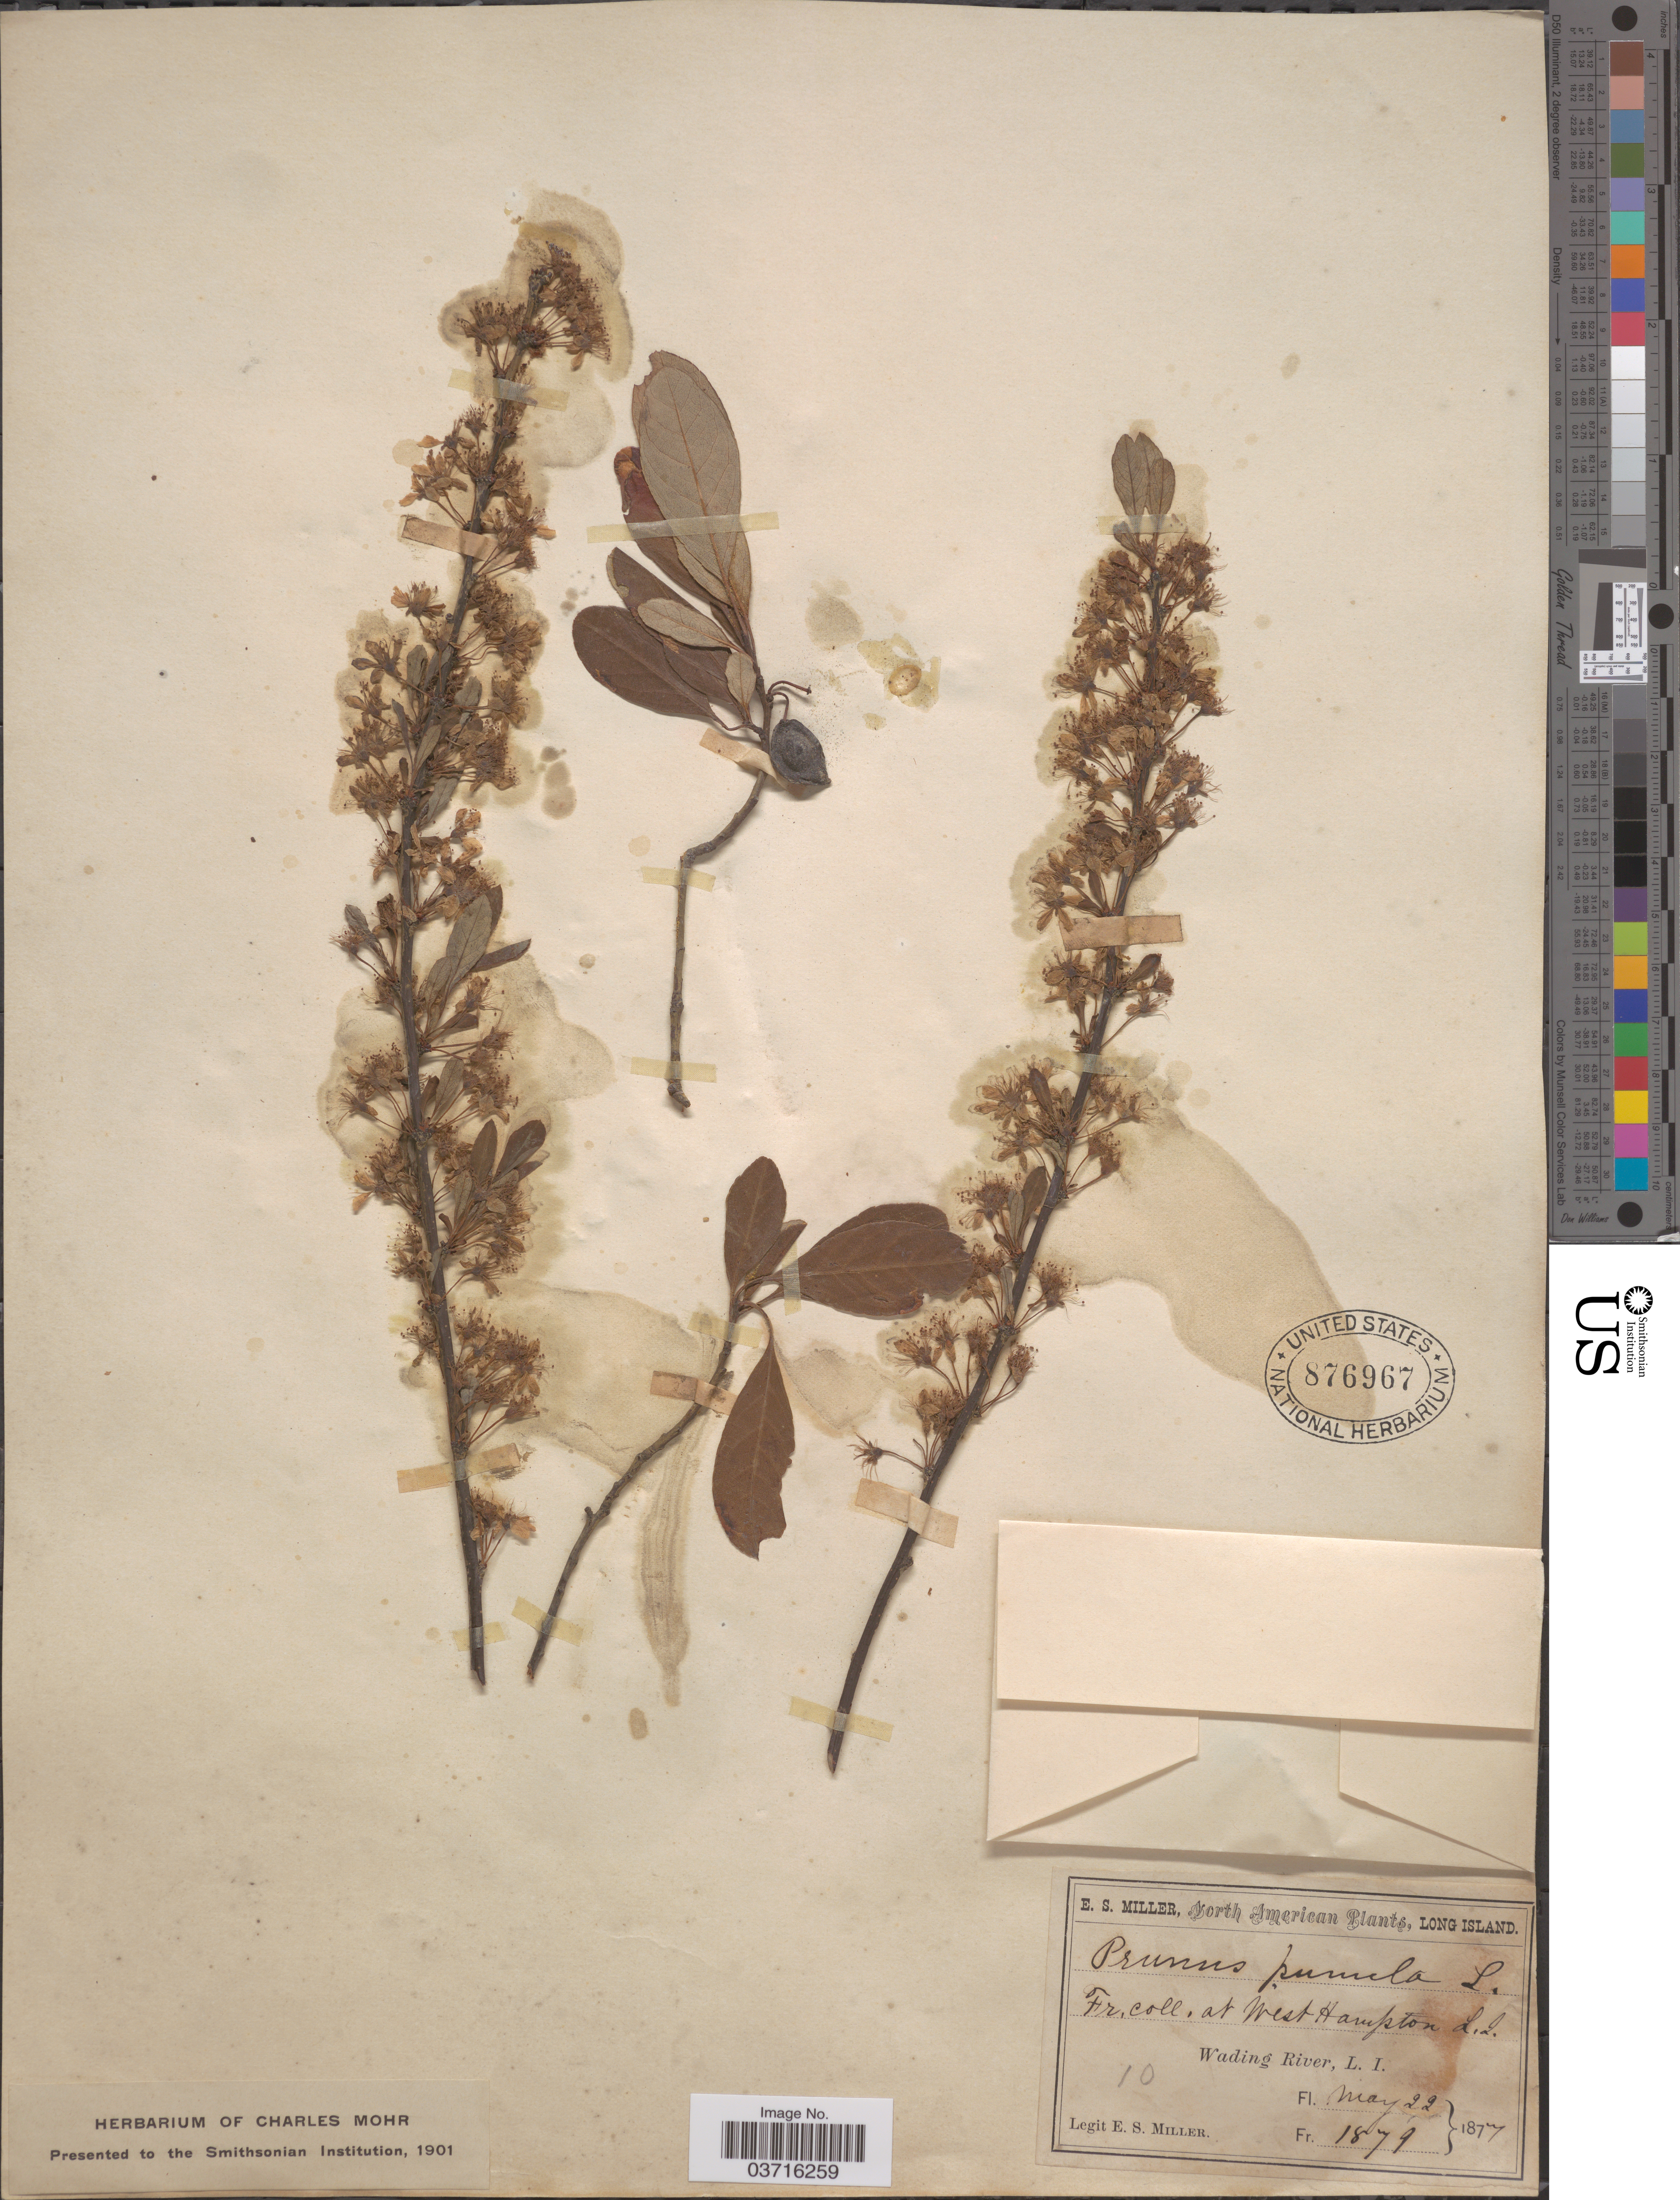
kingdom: Plantae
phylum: Tracheophyta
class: Magnoliopsida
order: Rosales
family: Rosaceae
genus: Prunus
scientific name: Prunus pumila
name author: L.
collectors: E. S. Miller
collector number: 10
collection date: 1877-05-22/1879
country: United States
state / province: New York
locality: West Hampton. [unsure placement] Wading River, Long Island.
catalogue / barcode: US 876967